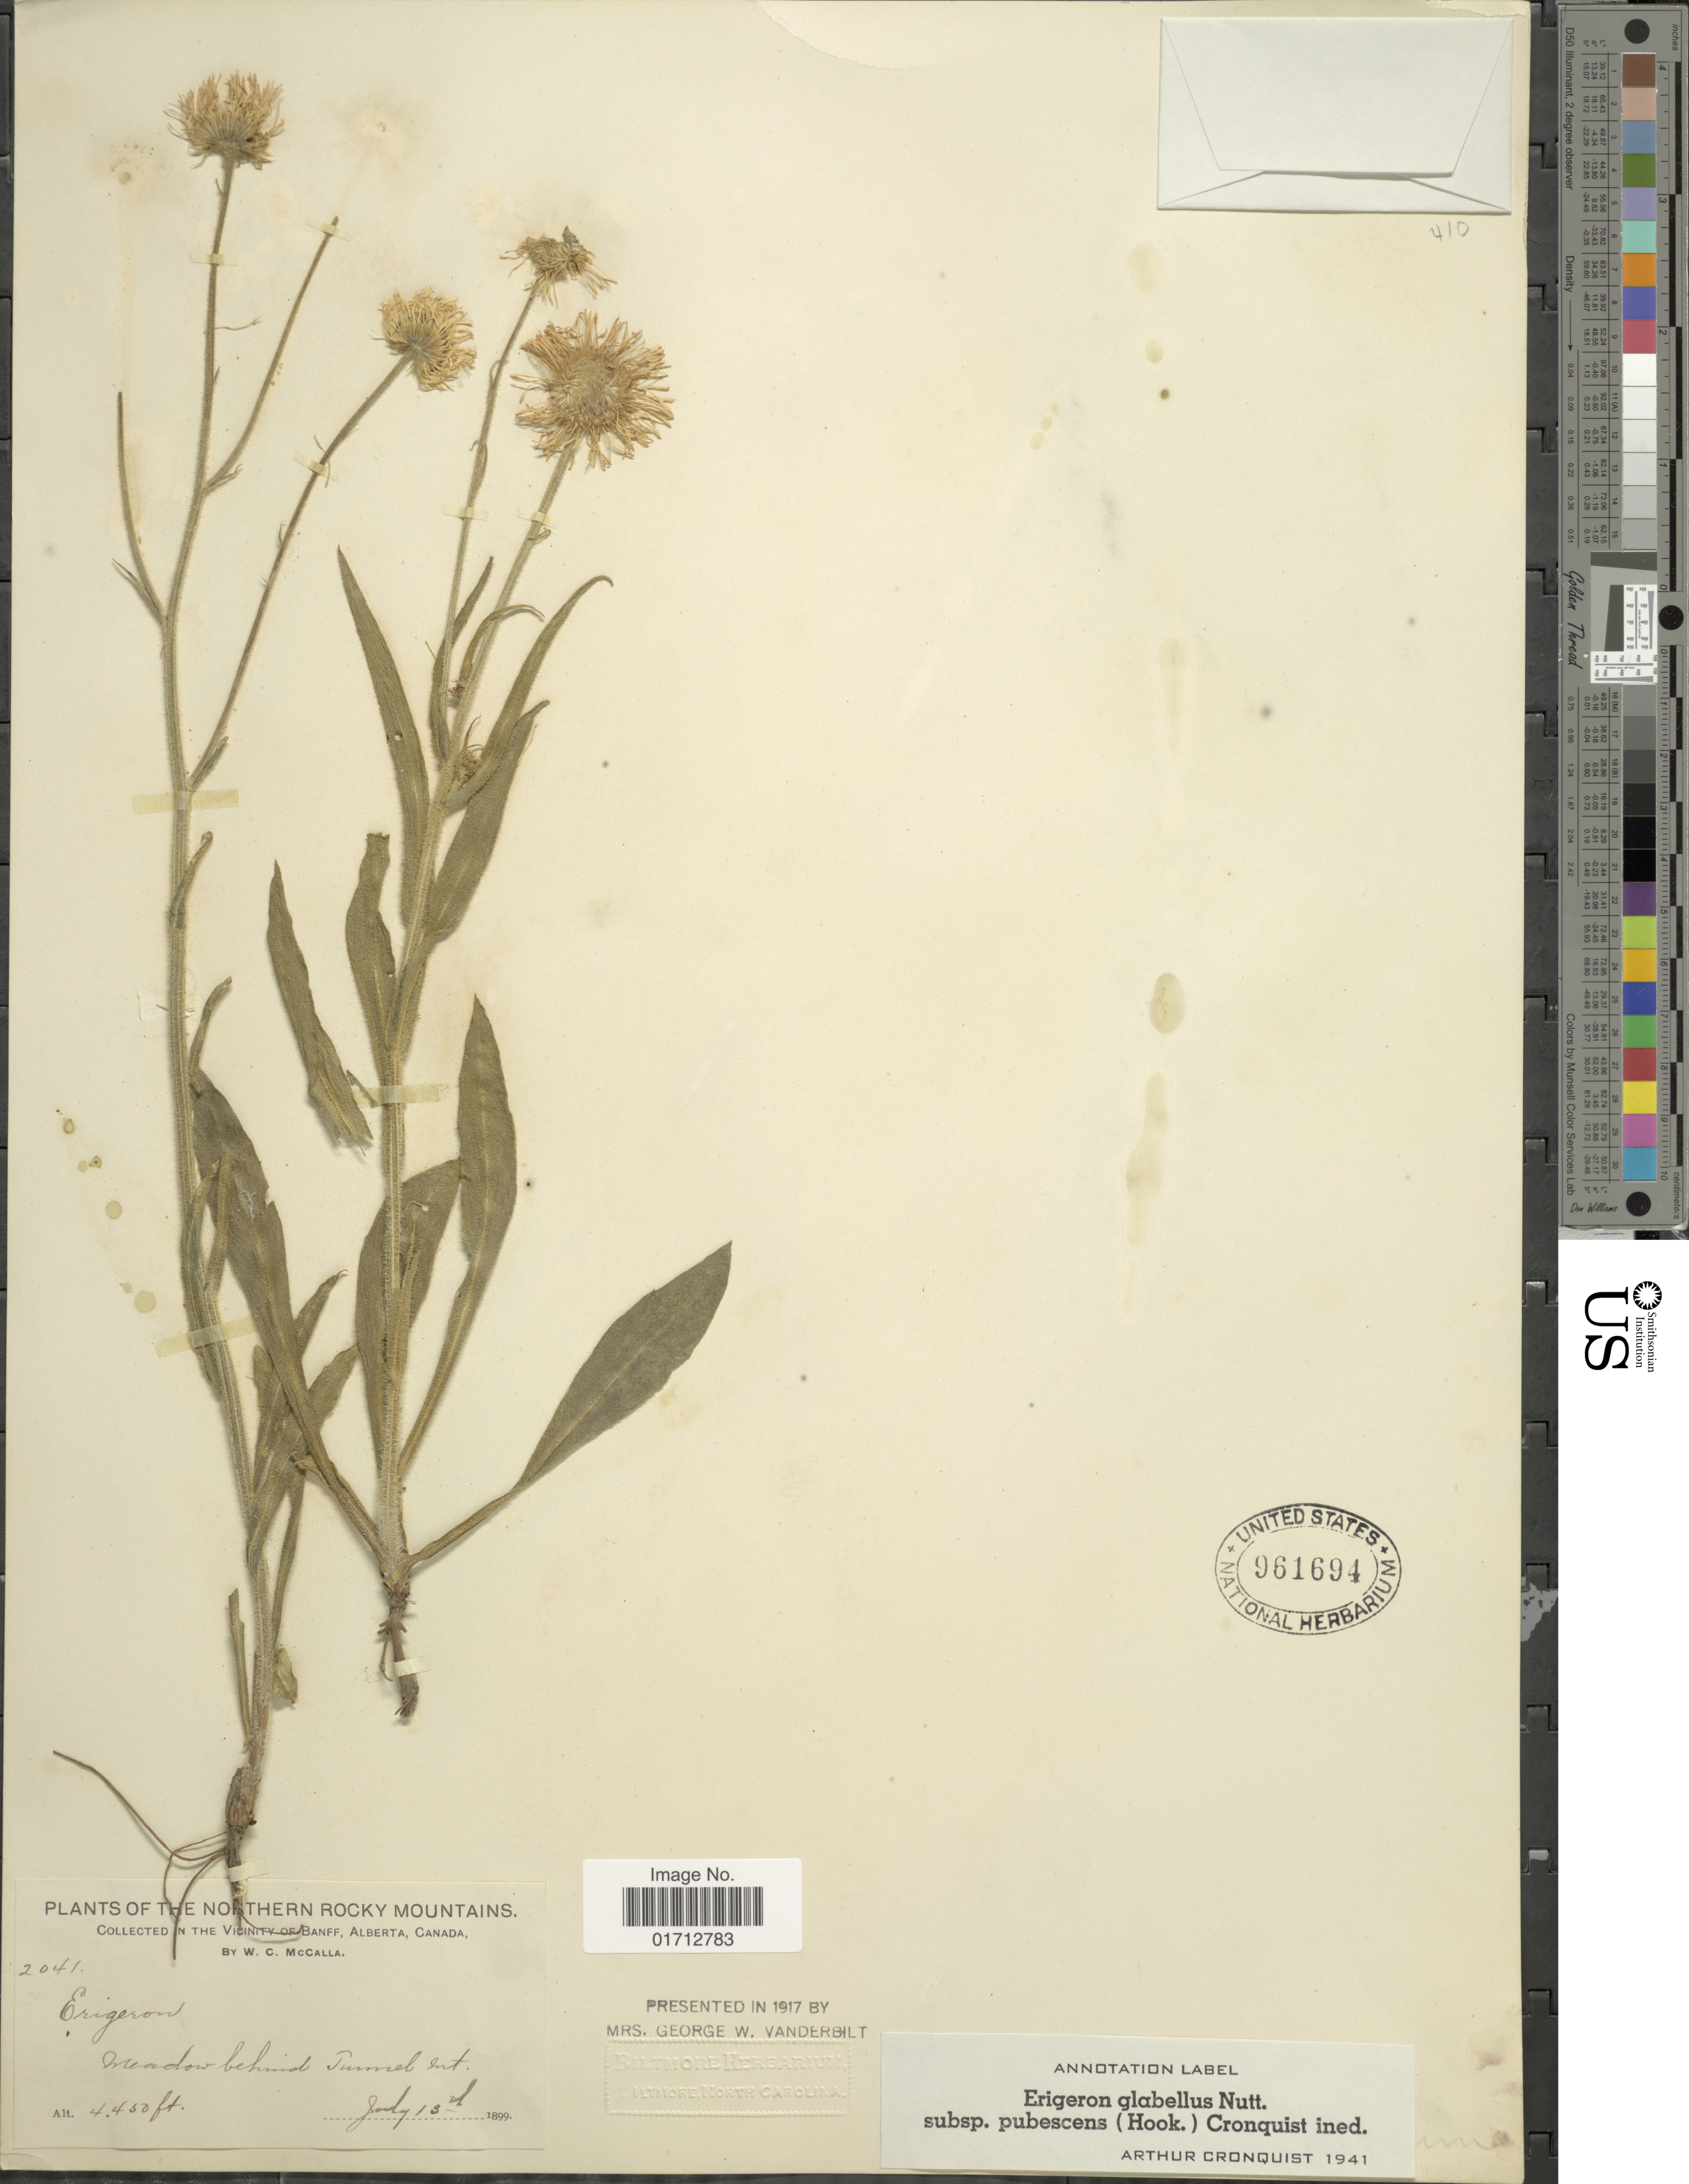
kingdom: Plantae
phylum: Tracheophyta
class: Magnoliopsida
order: Asterales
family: Asteraceae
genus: Erigeron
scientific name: Erigeron glabellus subsp. pubescens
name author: (Hook.) Cronq.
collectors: W. McCalla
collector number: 2041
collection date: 1899-07-13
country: Canada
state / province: Alberta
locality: The Northern Rocky Mountains, in the vicinity of Banff.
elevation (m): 1356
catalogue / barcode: US 961694